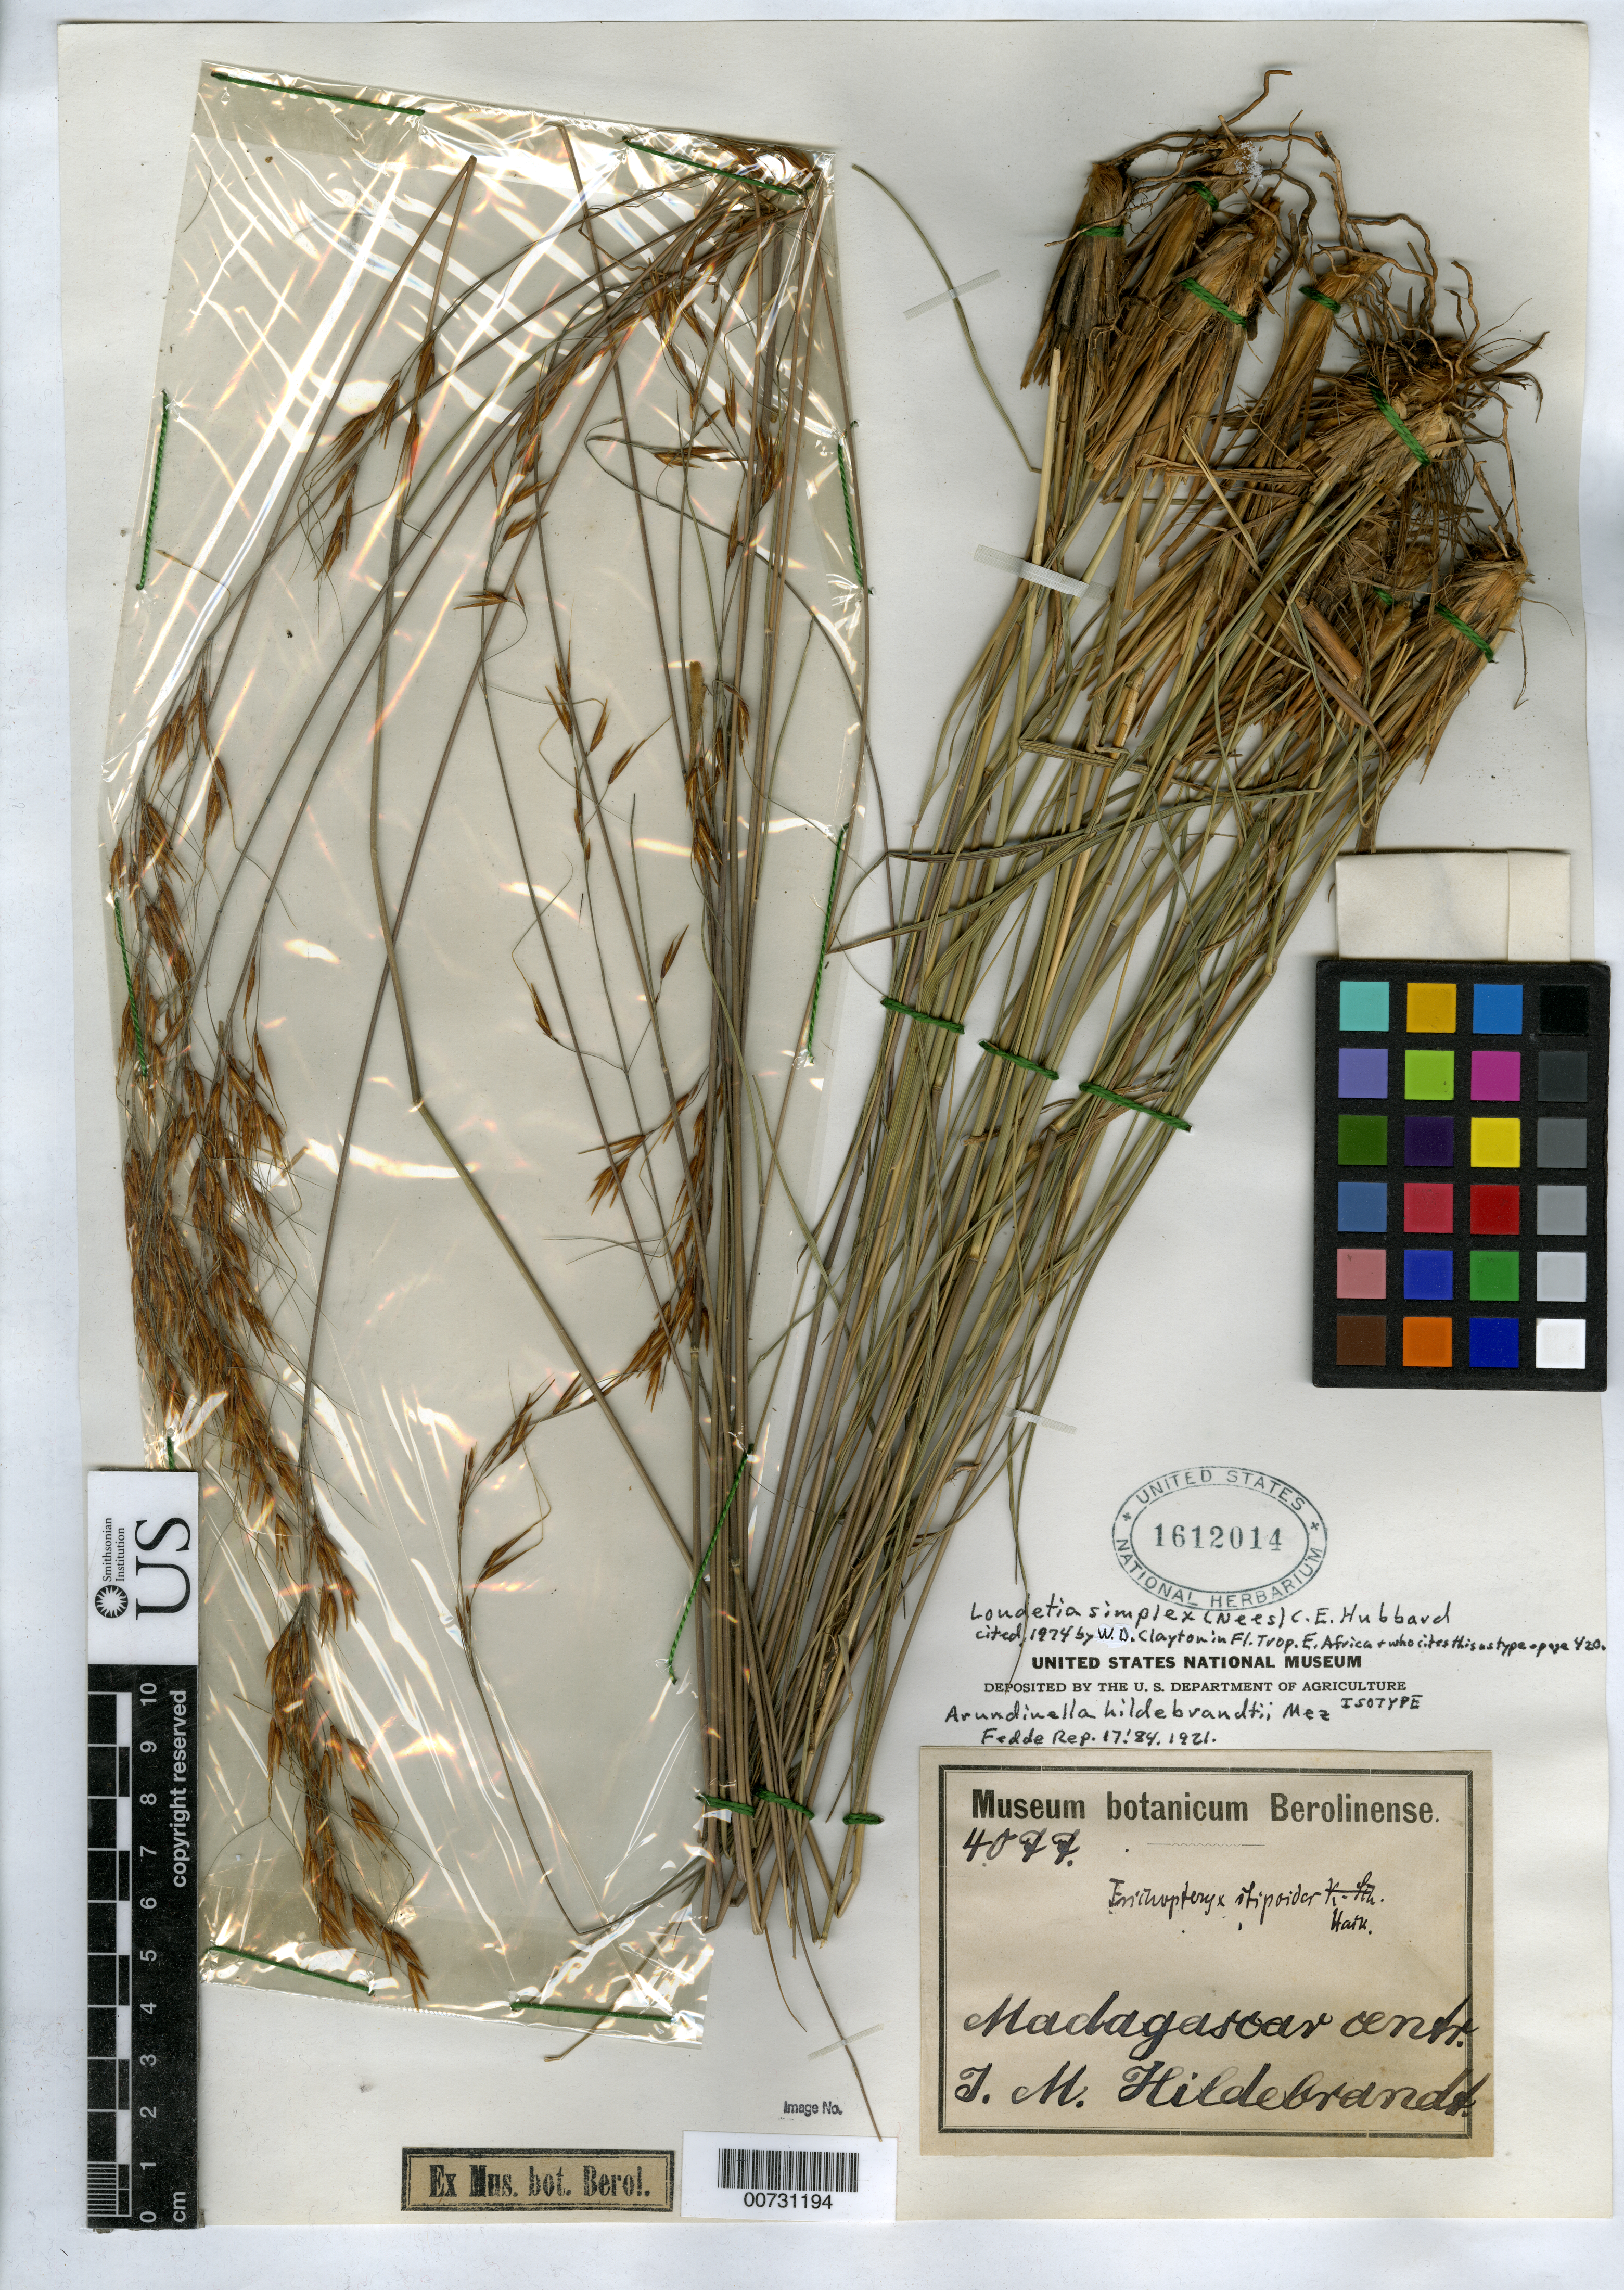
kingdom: Plantae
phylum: Tracheophyta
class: Liliopsida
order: Poales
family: Poaceae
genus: Arundinella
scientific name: Arundinella hildebrandtii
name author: Mez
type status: Isotype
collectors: J. Hildebrandt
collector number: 4077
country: Madagascar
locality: Madagascar centr.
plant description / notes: Cited (as type) 1974 by W.D. Clayton in Fl. Trop. E. Africa; No collection number cited in protologue.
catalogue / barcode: US 1612014